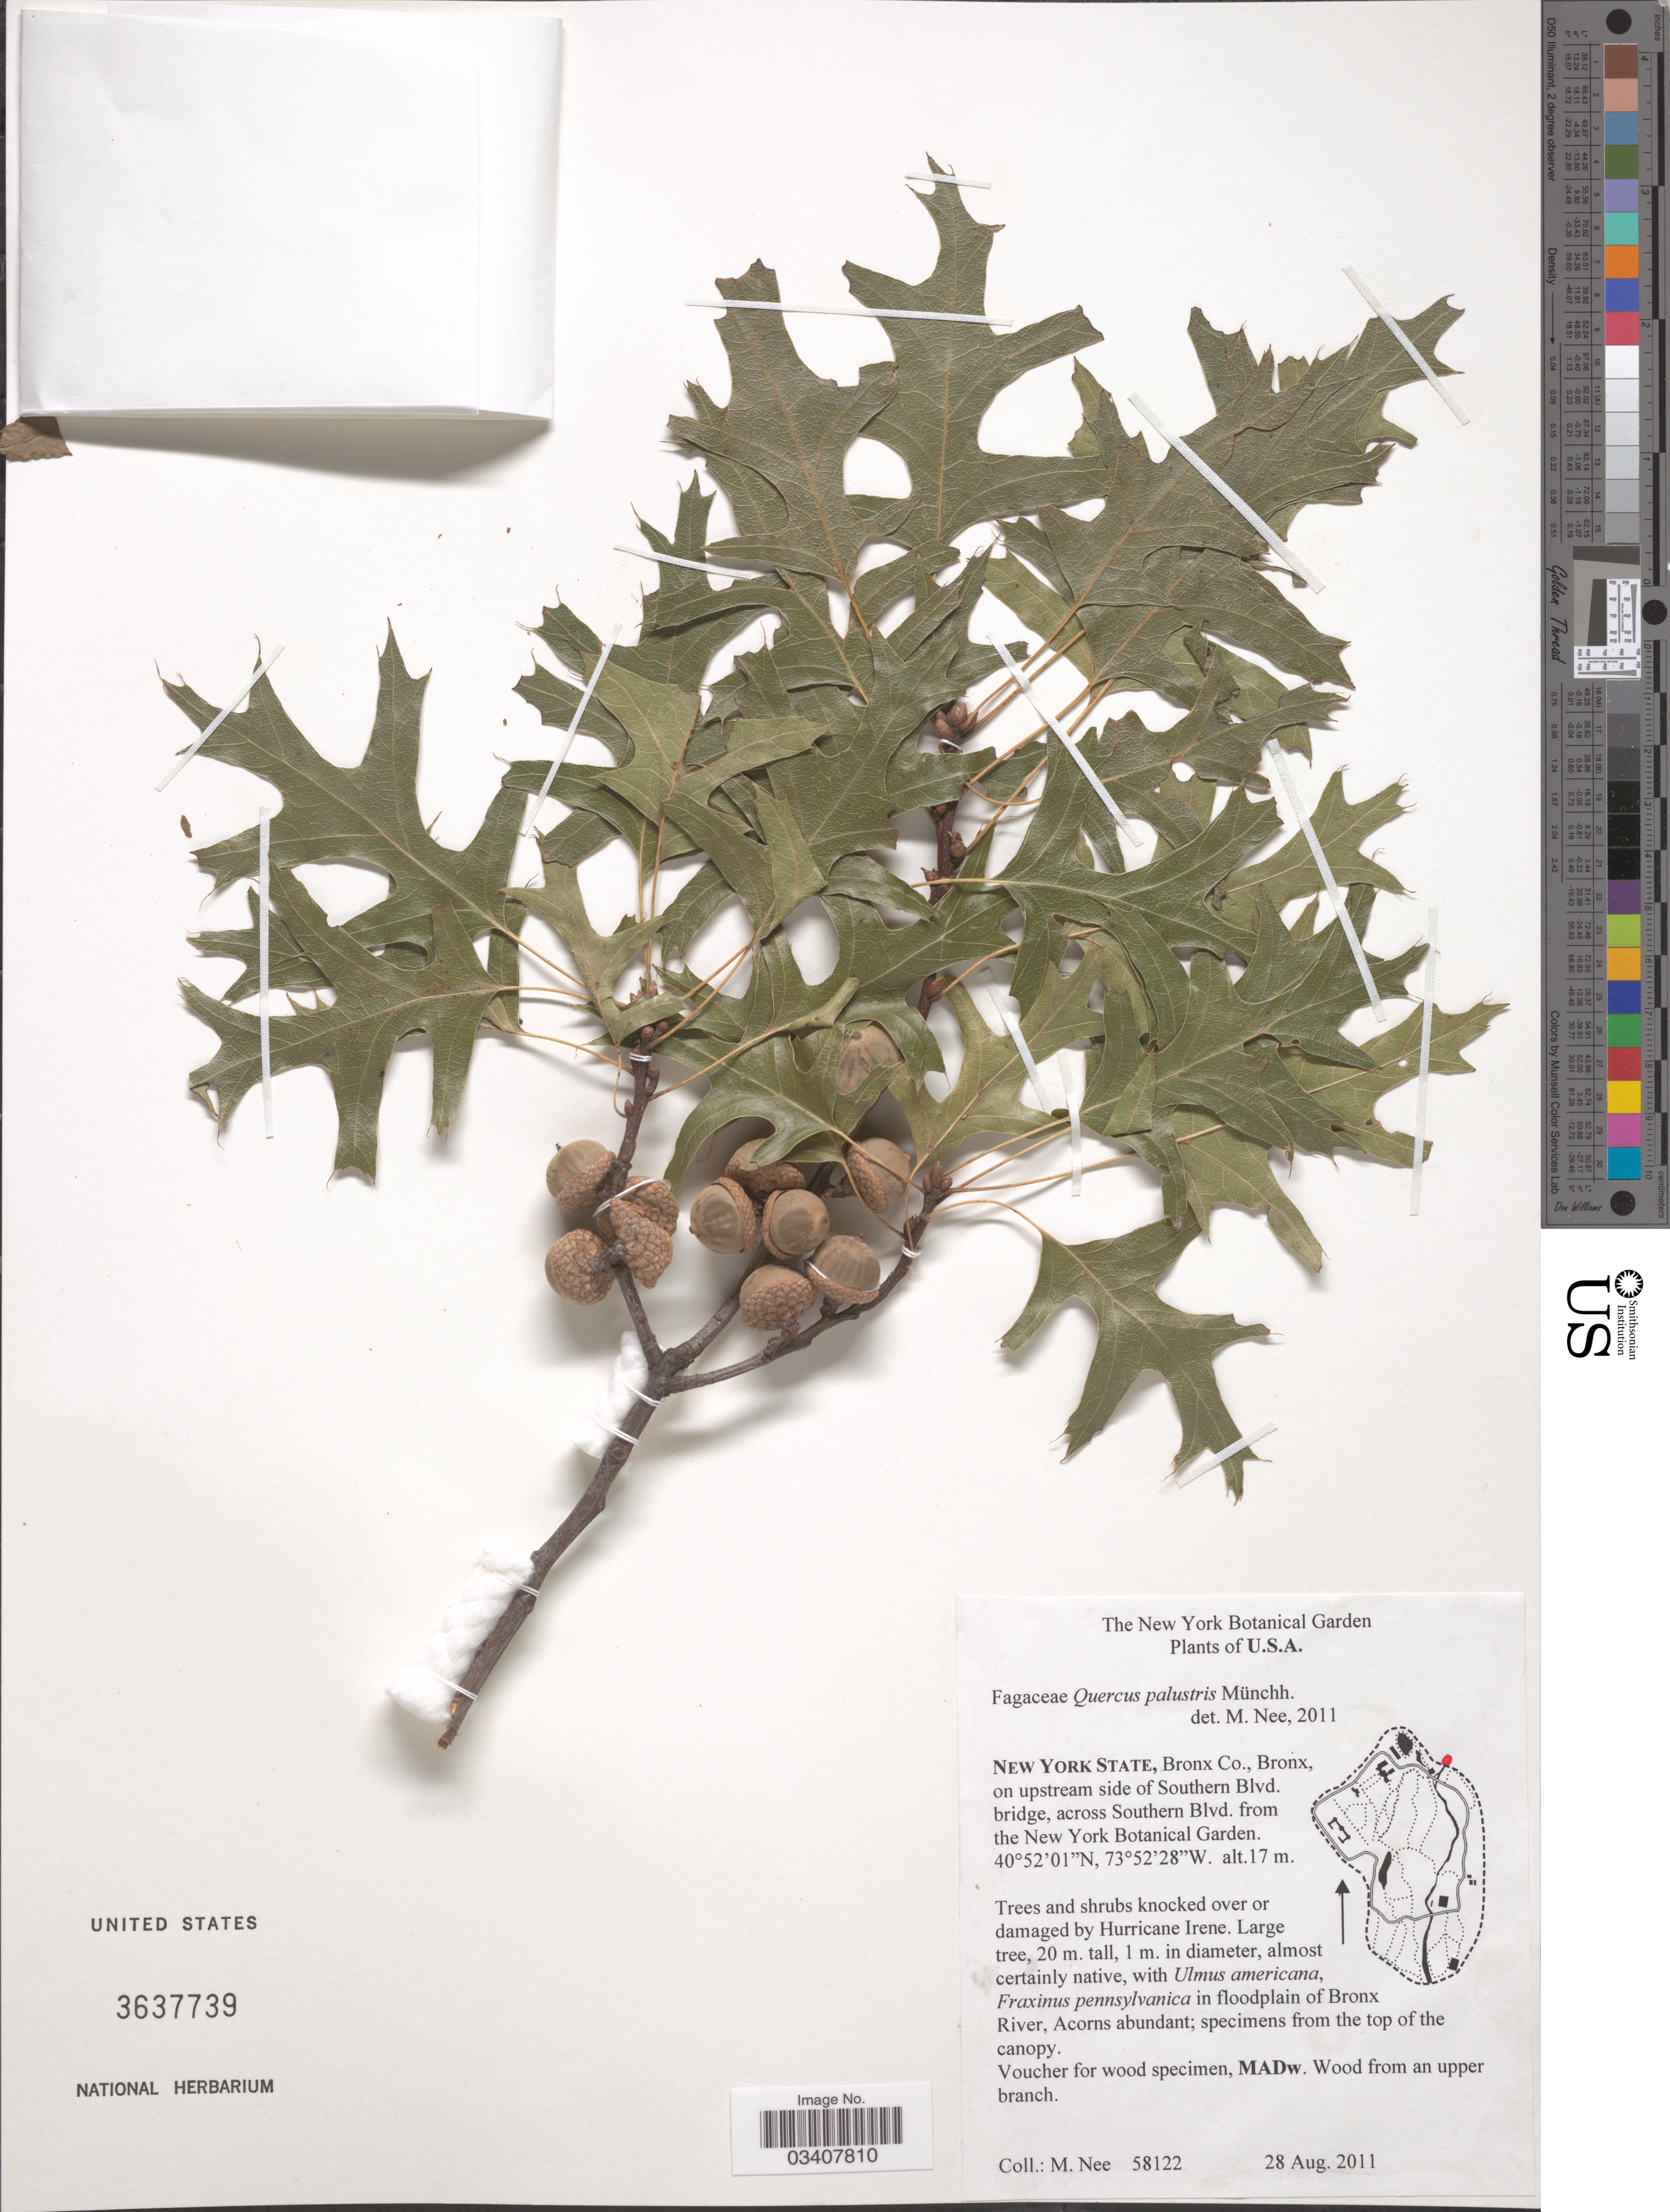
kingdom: Plantae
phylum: Tracheophyta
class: Magnoliopsida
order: Fagales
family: Fagaceae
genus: Quercus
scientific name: Quercus palustris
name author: Münchh.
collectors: M. Nee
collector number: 58122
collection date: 2011-08-28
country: United States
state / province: New York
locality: Bronx Co., Bronx, on upstream side of Southern Blvd. bridge, across Southern Blvd. from the New York Botanical Garden.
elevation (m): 17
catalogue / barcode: US 3637739